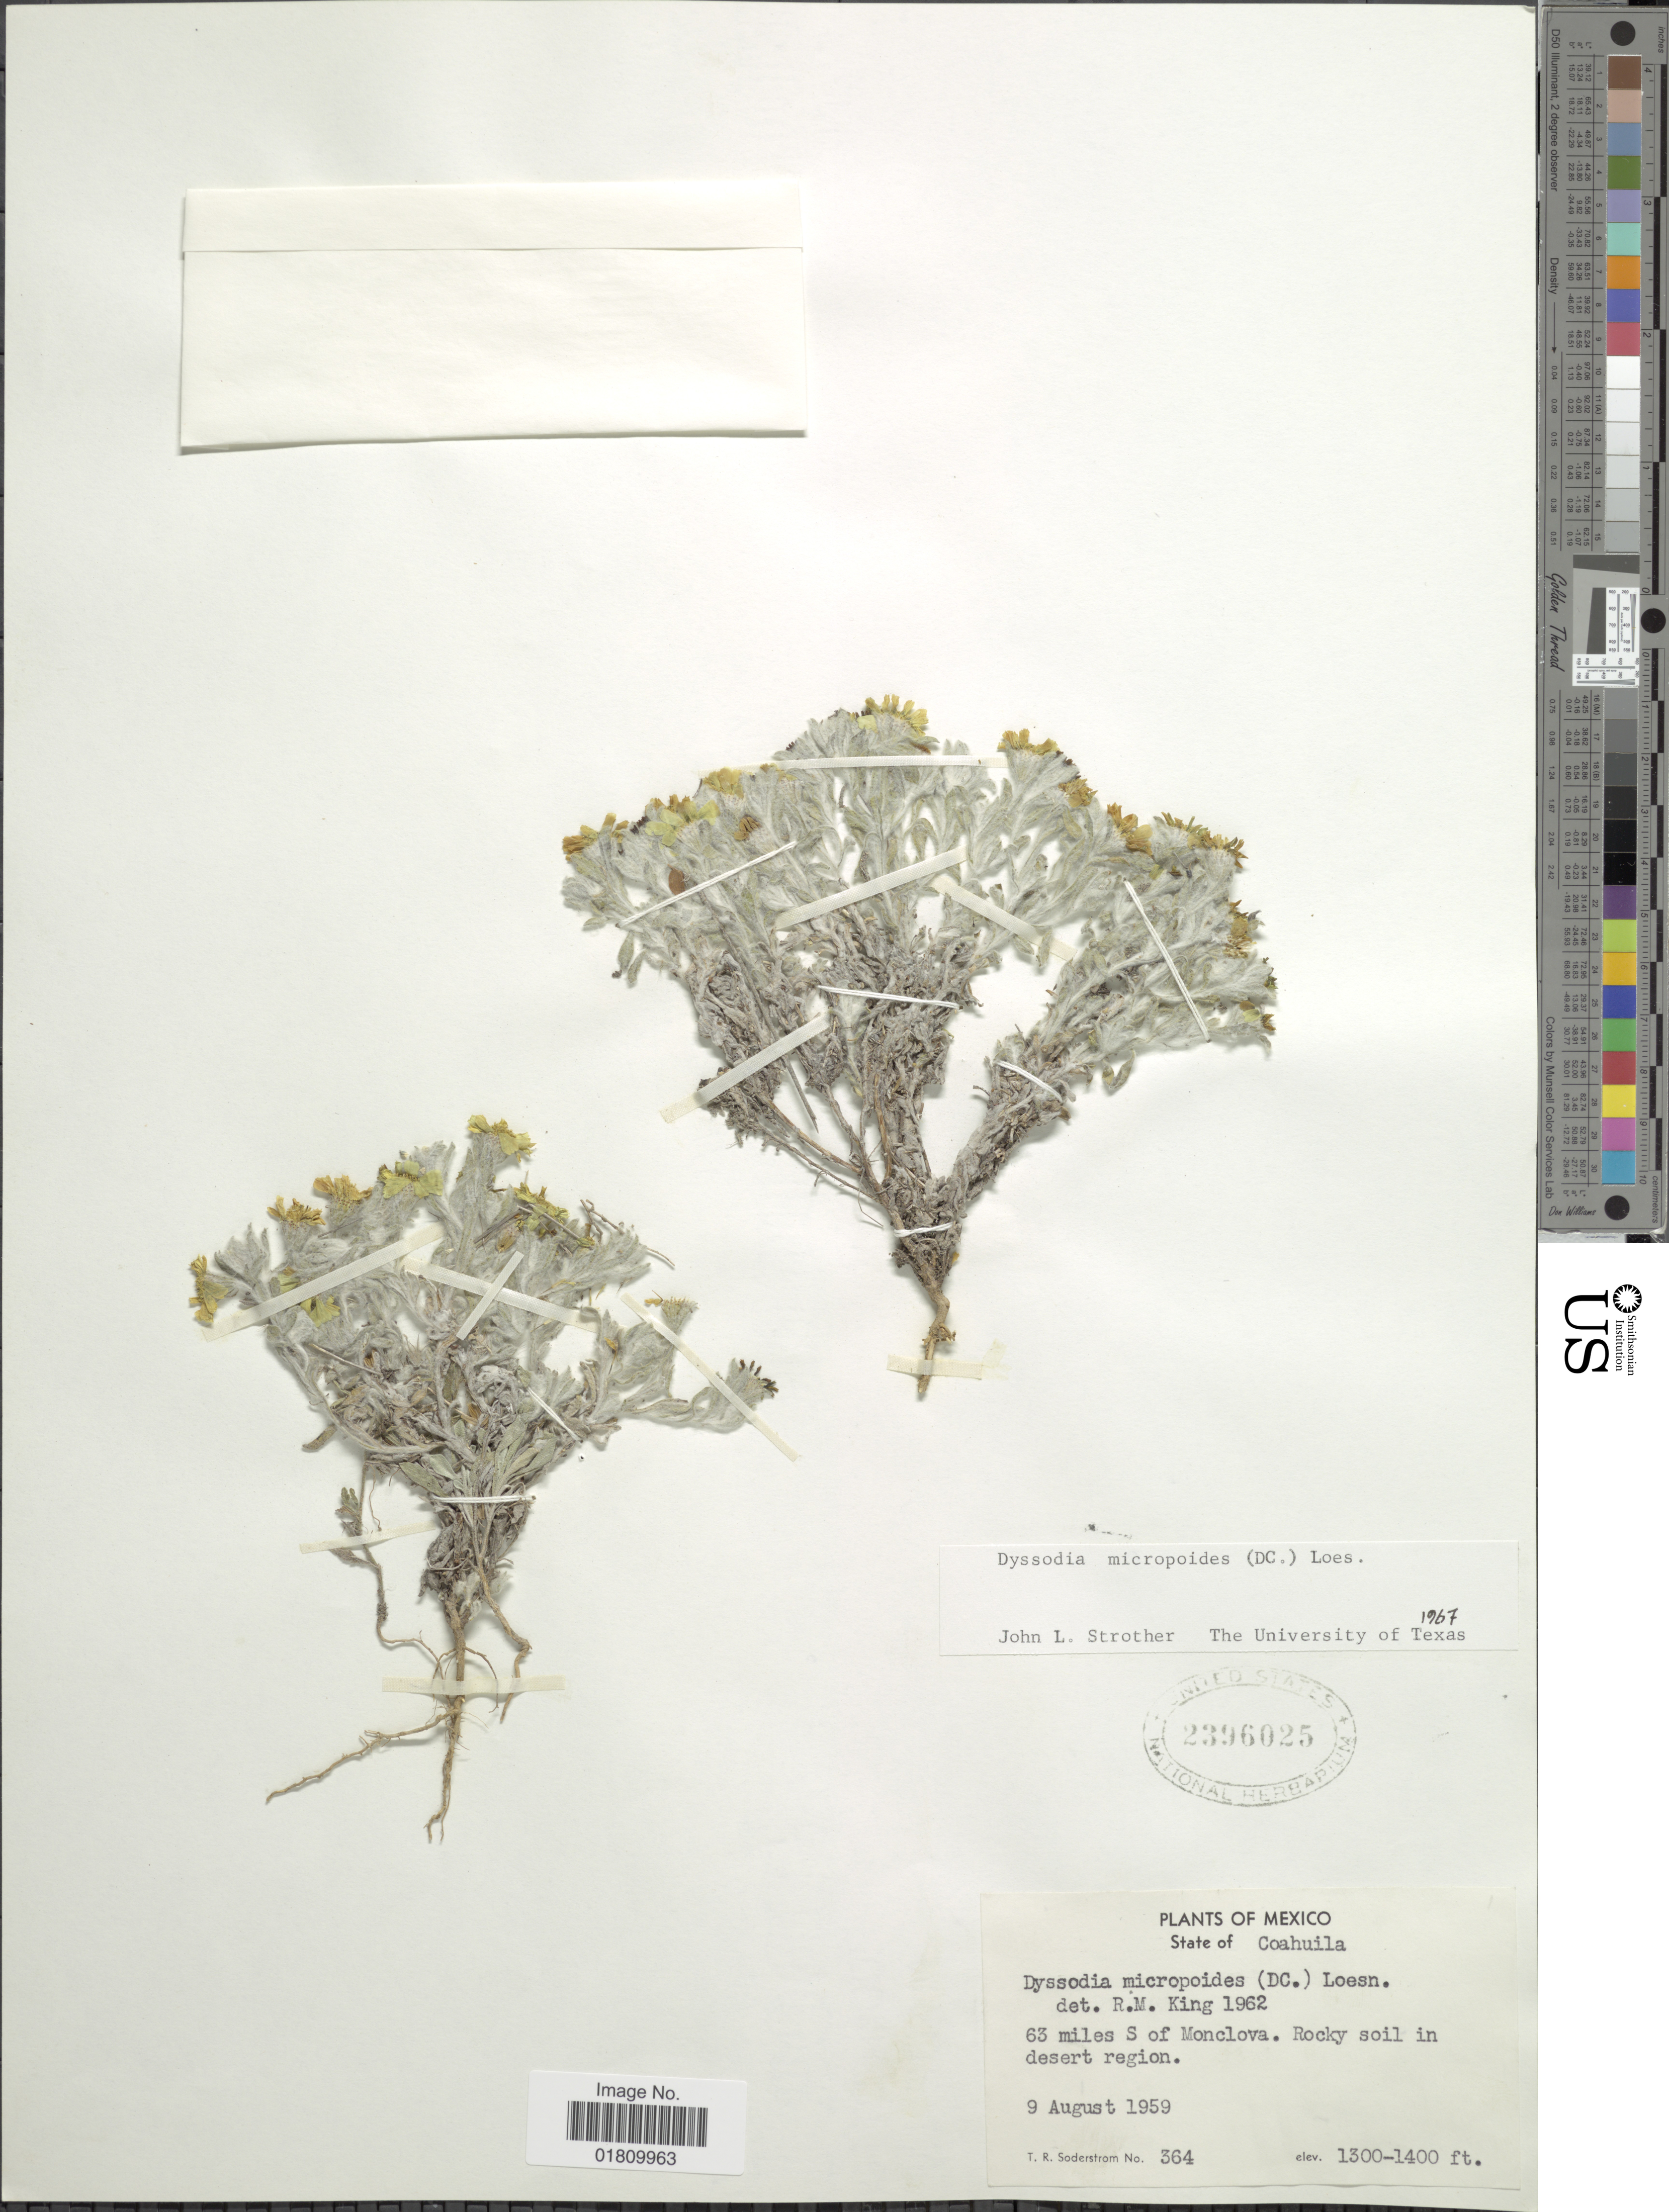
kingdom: Plantae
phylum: Tracheophyta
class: Magnoliopsida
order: Asterales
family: Asteraceae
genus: Thymophylla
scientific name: Thymophylla micropoides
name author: (DC.) Strother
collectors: T. R. Soderstrom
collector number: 364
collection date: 1959-08-09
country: Mexico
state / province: Coahuila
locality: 63 miles S of Monclova, rocky soil in desert region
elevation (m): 396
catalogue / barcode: US 2396025